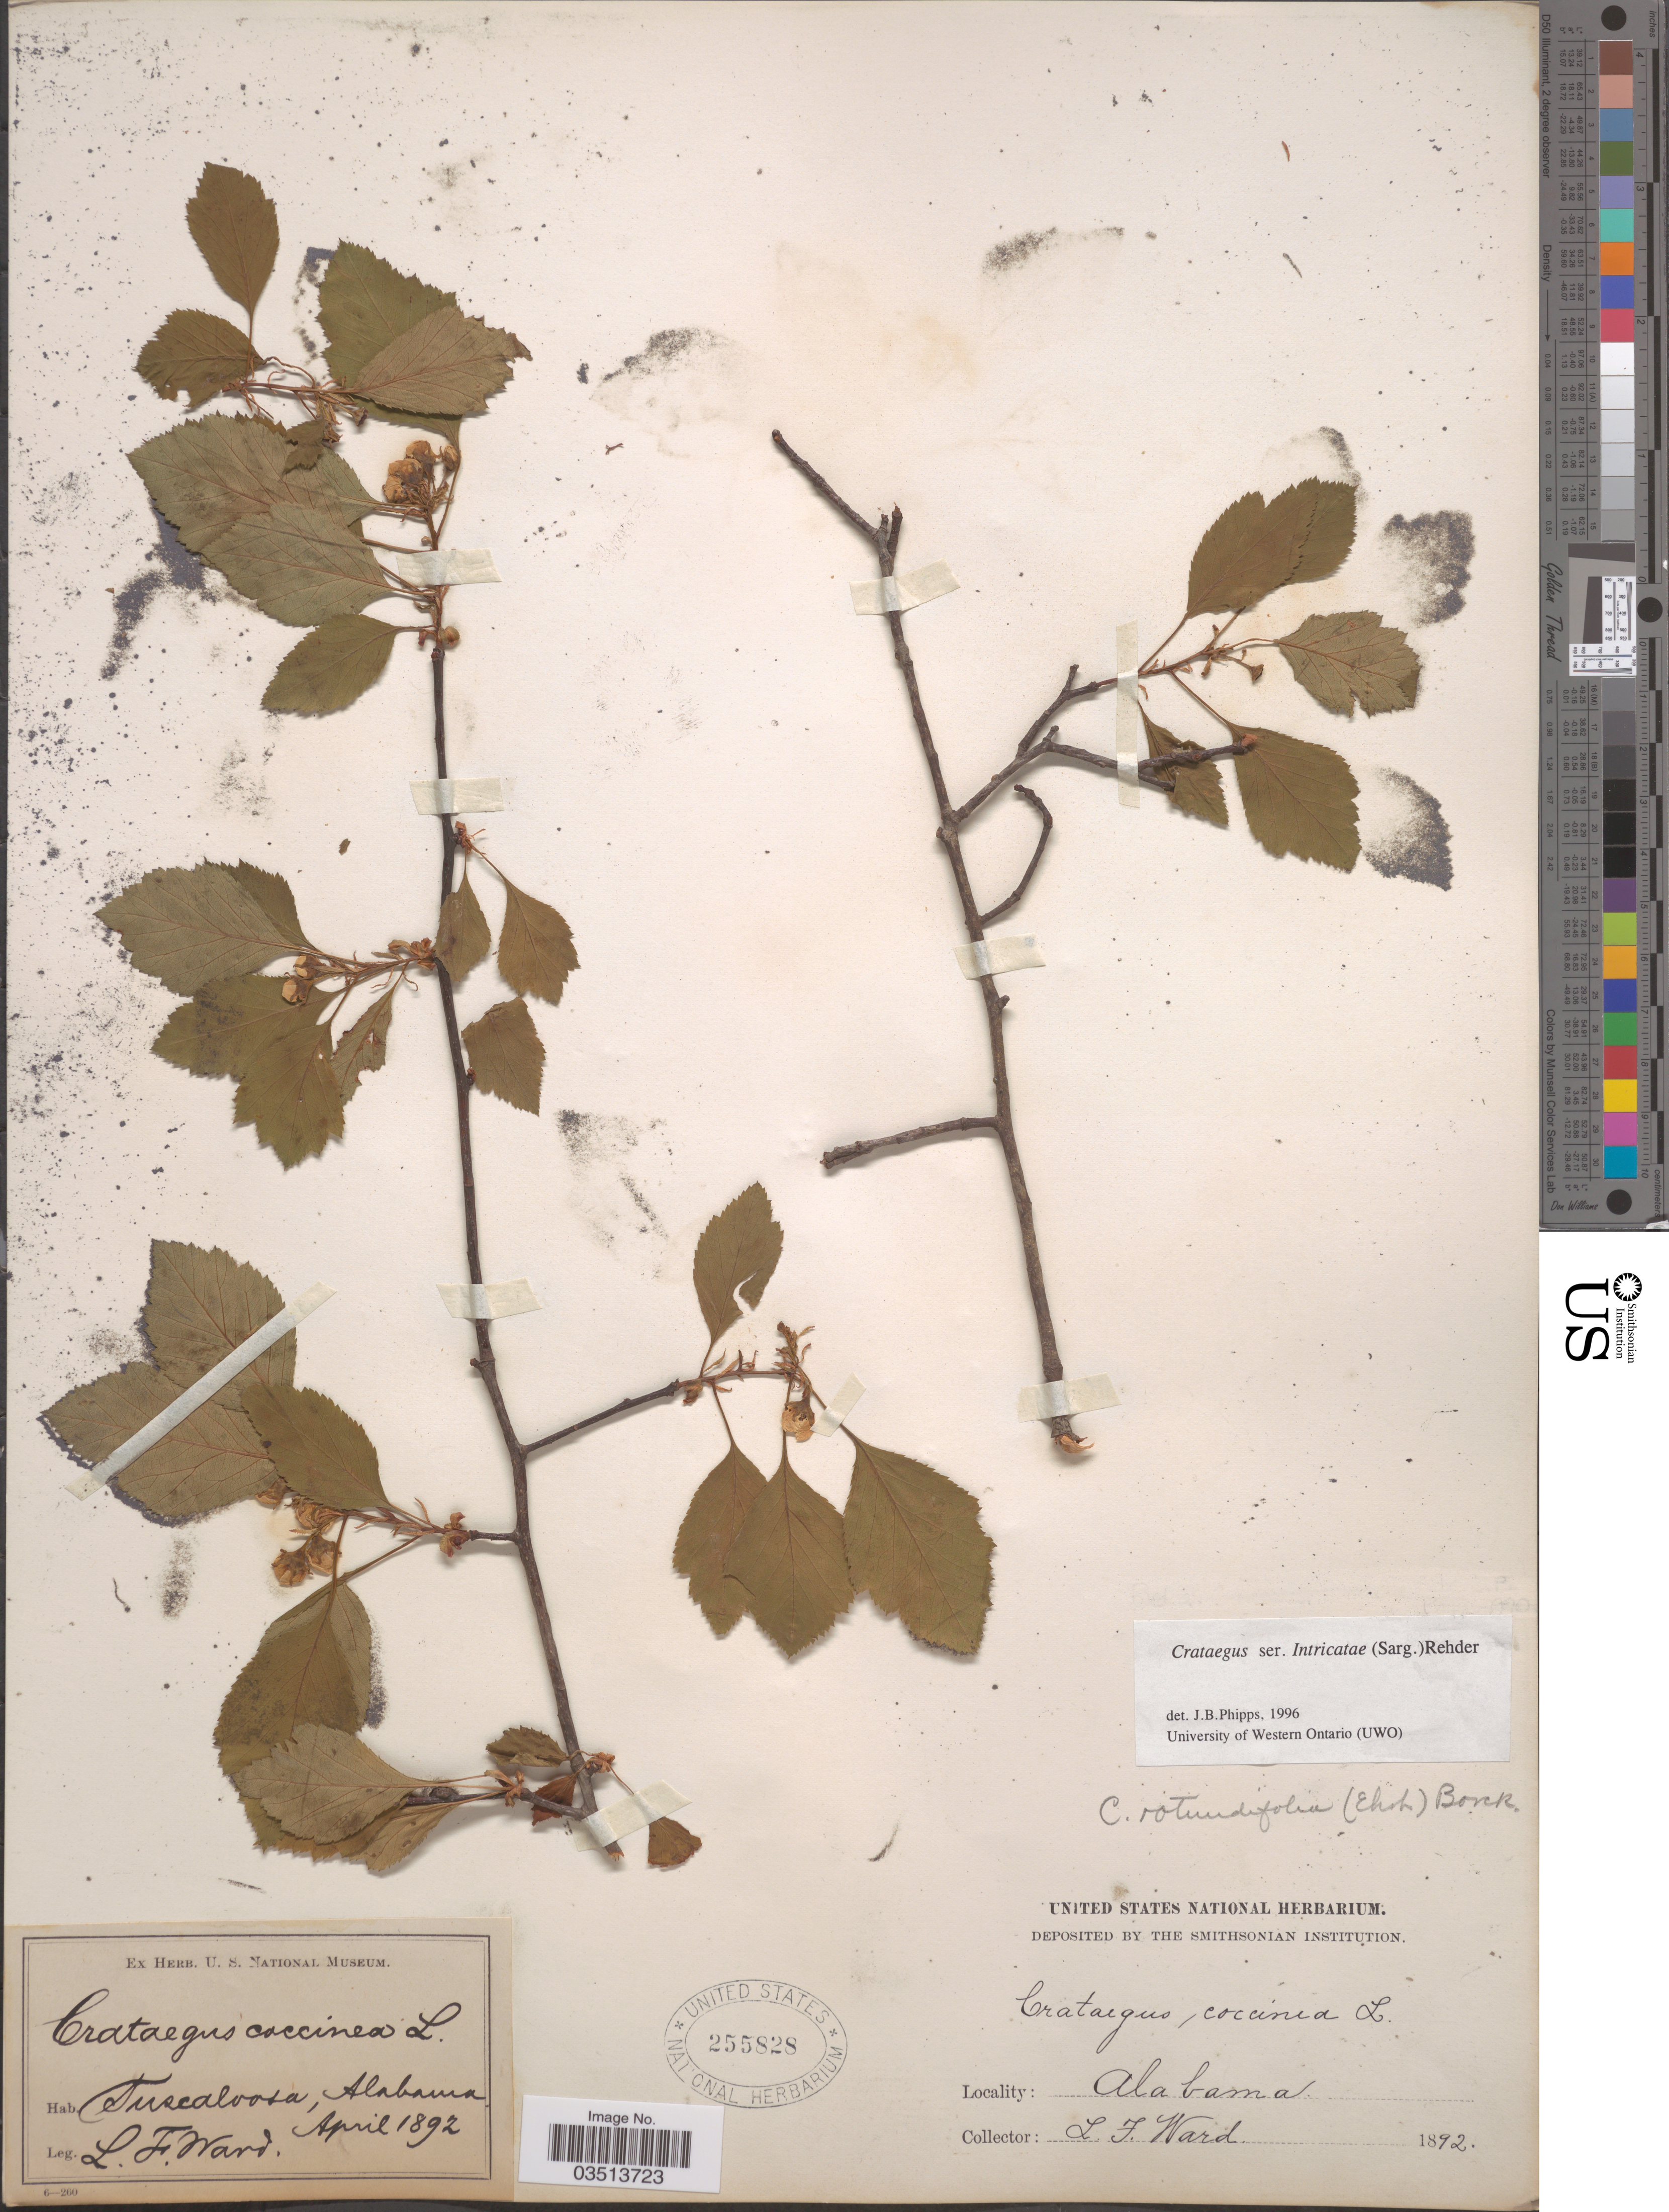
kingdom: Plantae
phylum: Tracheophyta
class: Magnoliopsida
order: Rosales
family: Rosaceae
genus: Crataegus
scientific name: Crataegus chrysocarpa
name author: Ashe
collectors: L. Ward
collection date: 1892-04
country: United States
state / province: Alabama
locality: Tuscaloosa.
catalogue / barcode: US 255828